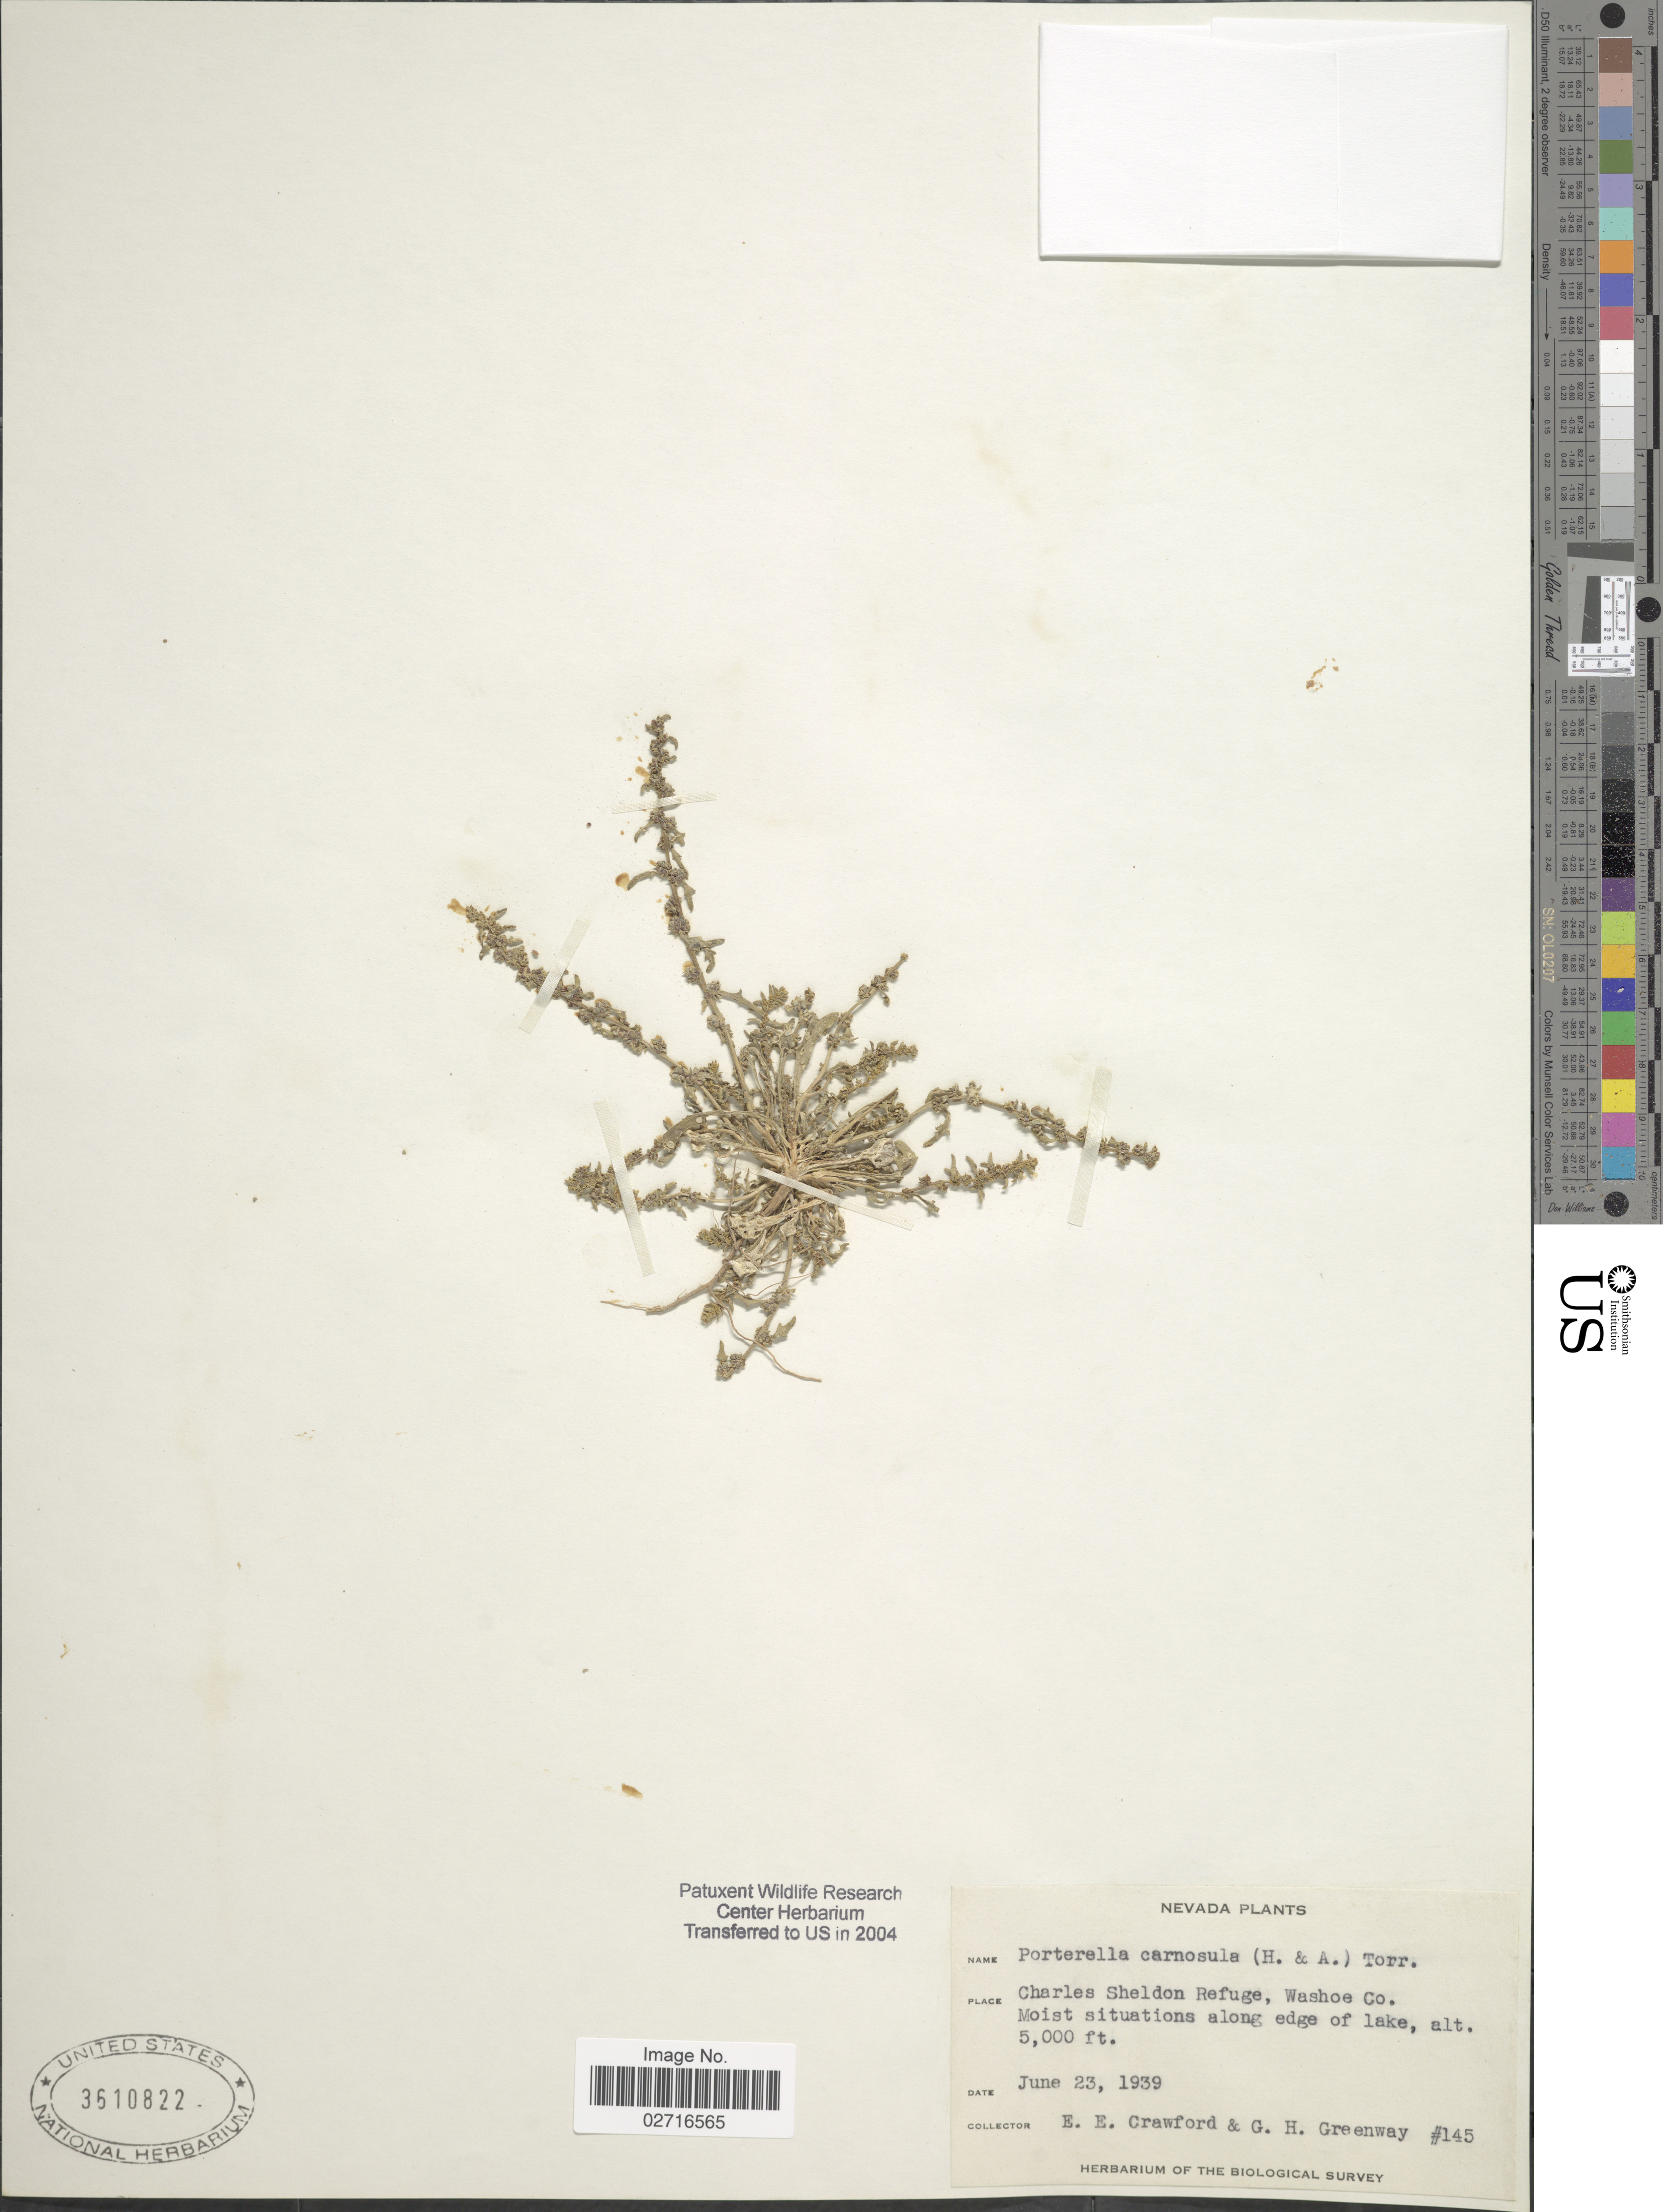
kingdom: Plantae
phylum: Tracheophyta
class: Magnoliopsida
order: Asterales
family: Campanulaceae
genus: Laurentia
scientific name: Laurentia carnosula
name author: (Hook. & Arn.) Benth. ex A. Gray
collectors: E. Crawford & G. Greenway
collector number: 145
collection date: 1939-06-23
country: United States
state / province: Nevada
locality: Charles Sheldon Refuge, Washoe Co. moist situations along edge of lake.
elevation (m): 1524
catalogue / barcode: US 3610822